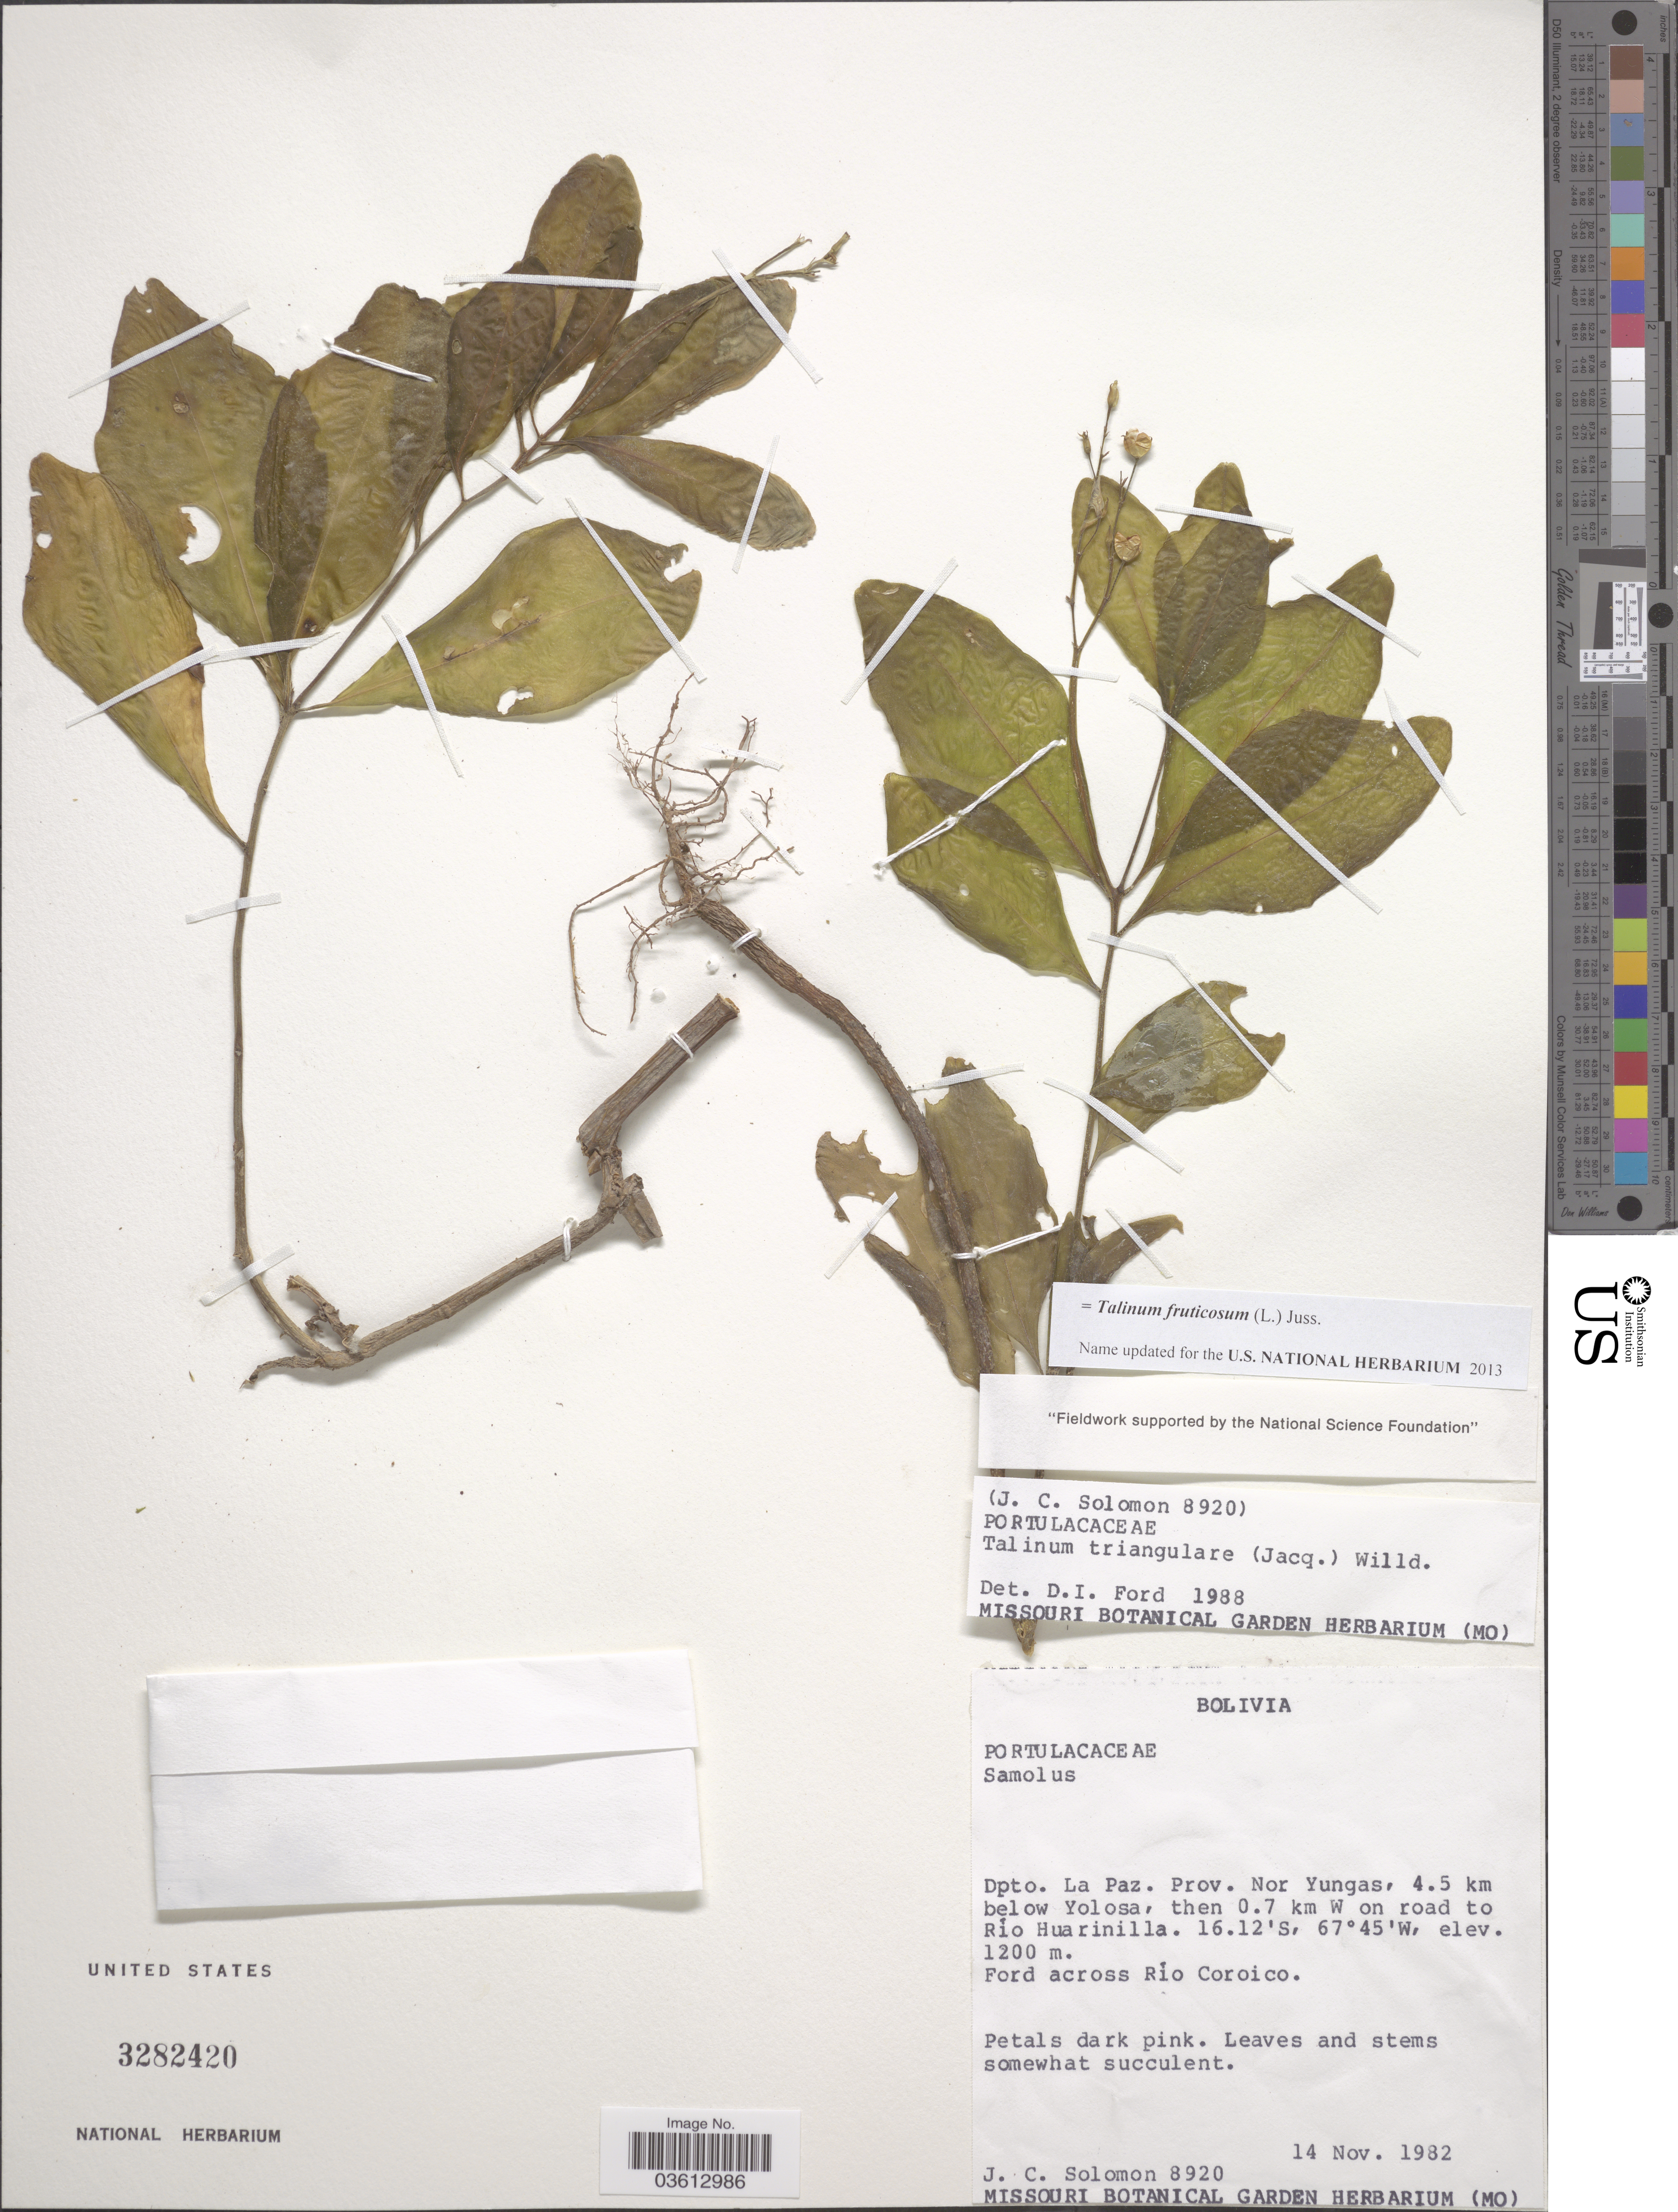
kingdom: Plantae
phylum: Tracheophyta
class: Magnoliopsida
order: Caryophyllales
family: Talinaceae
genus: Talinum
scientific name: Talinum fruticosum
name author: (L.) Juss.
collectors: J. C. Solomon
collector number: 8920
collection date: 1982-11-14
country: Bolivia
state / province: La Paz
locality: Dpto. La Paz. Prov. Nor Yungas, 4.5 km below Yolosa, then 0.7 km W on road to Río Huarinilla. Ford across Río Coroico.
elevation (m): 1200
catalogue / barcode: US 3282420